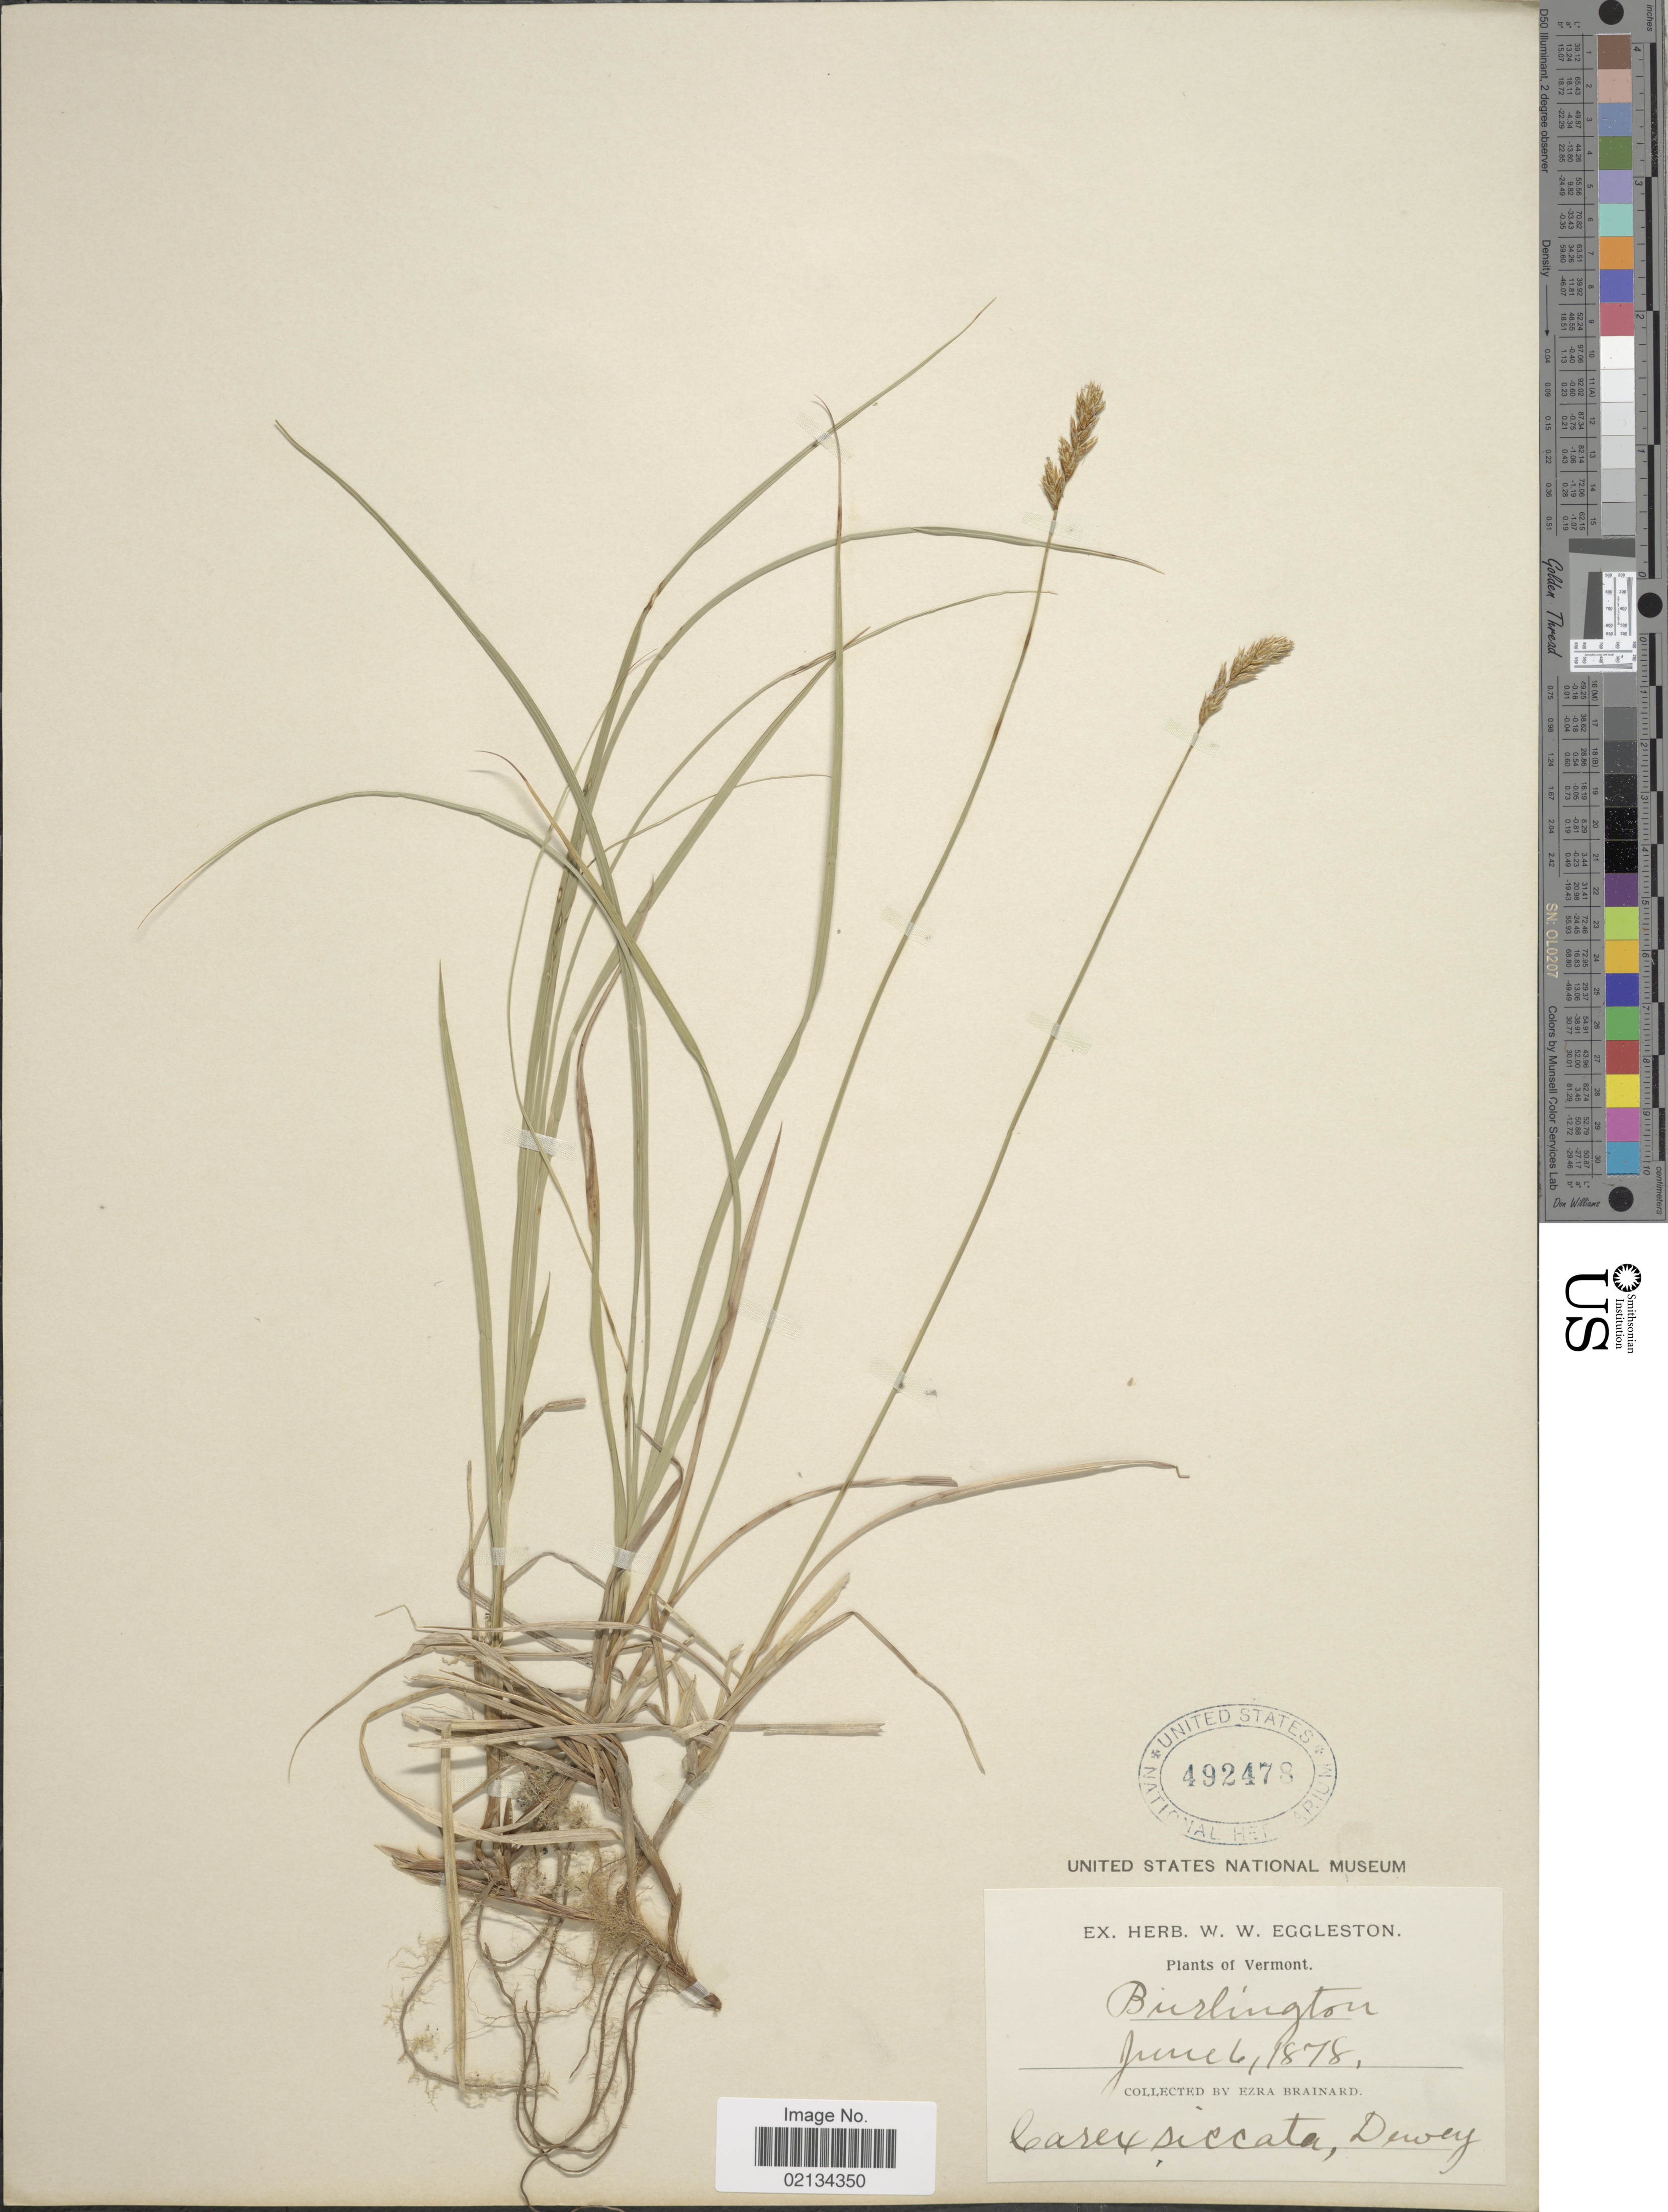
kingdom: Plantae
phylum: Tracheophyta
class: Liliopsida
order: Poales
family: Cyperaceae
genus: Carex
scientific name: Carex siccata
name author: Dewey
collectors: E. Brainard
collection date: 1878-06-06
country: United States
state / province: Vermont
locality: Burlington.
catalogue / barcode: US 492478